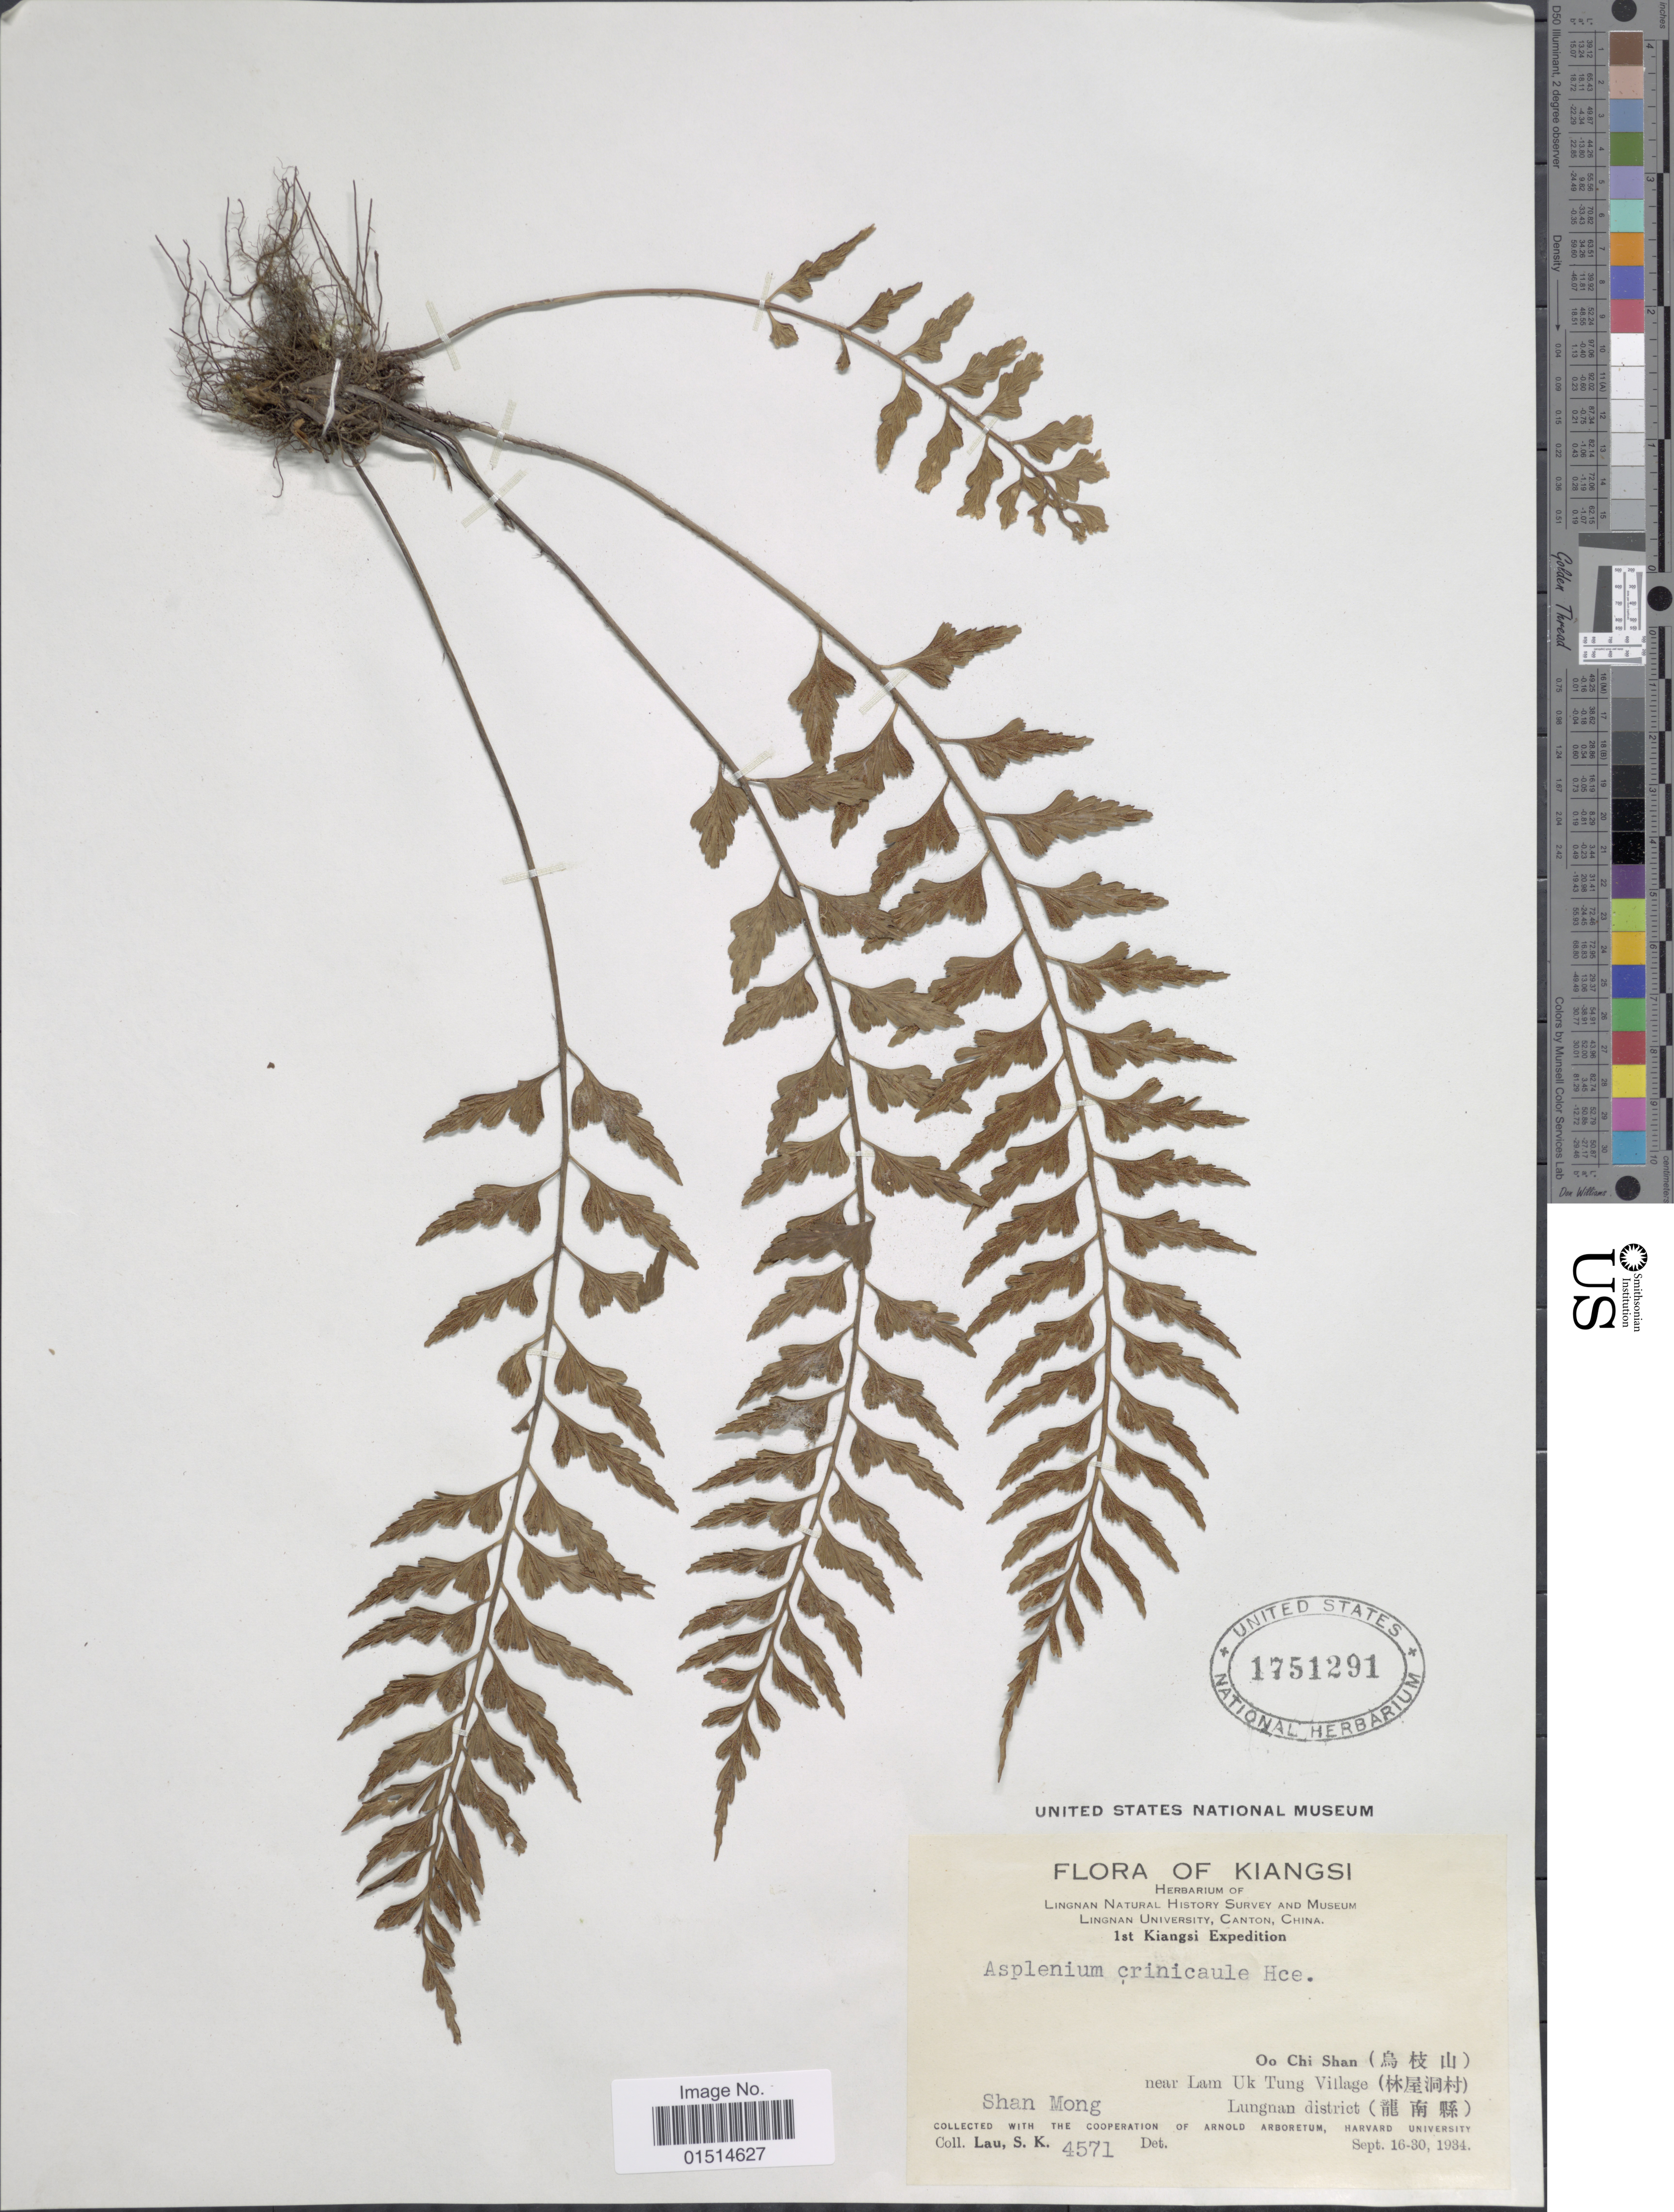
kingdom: Plantae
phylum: Tracheophyta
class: Polypodiopsida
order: Polypodiales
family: Aspleniaceae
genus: Asplenium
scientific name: Asplenium crinicaule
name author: Hance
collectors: S. K. Lau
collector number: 4571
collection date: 1934-09-16/1934-09-30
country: China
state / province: Jiangxi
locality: Kiangsi, Oo Chi Shan, near Lam Uk Tung Village, Lungnan district, Shan Mong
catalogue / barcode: US 1751291